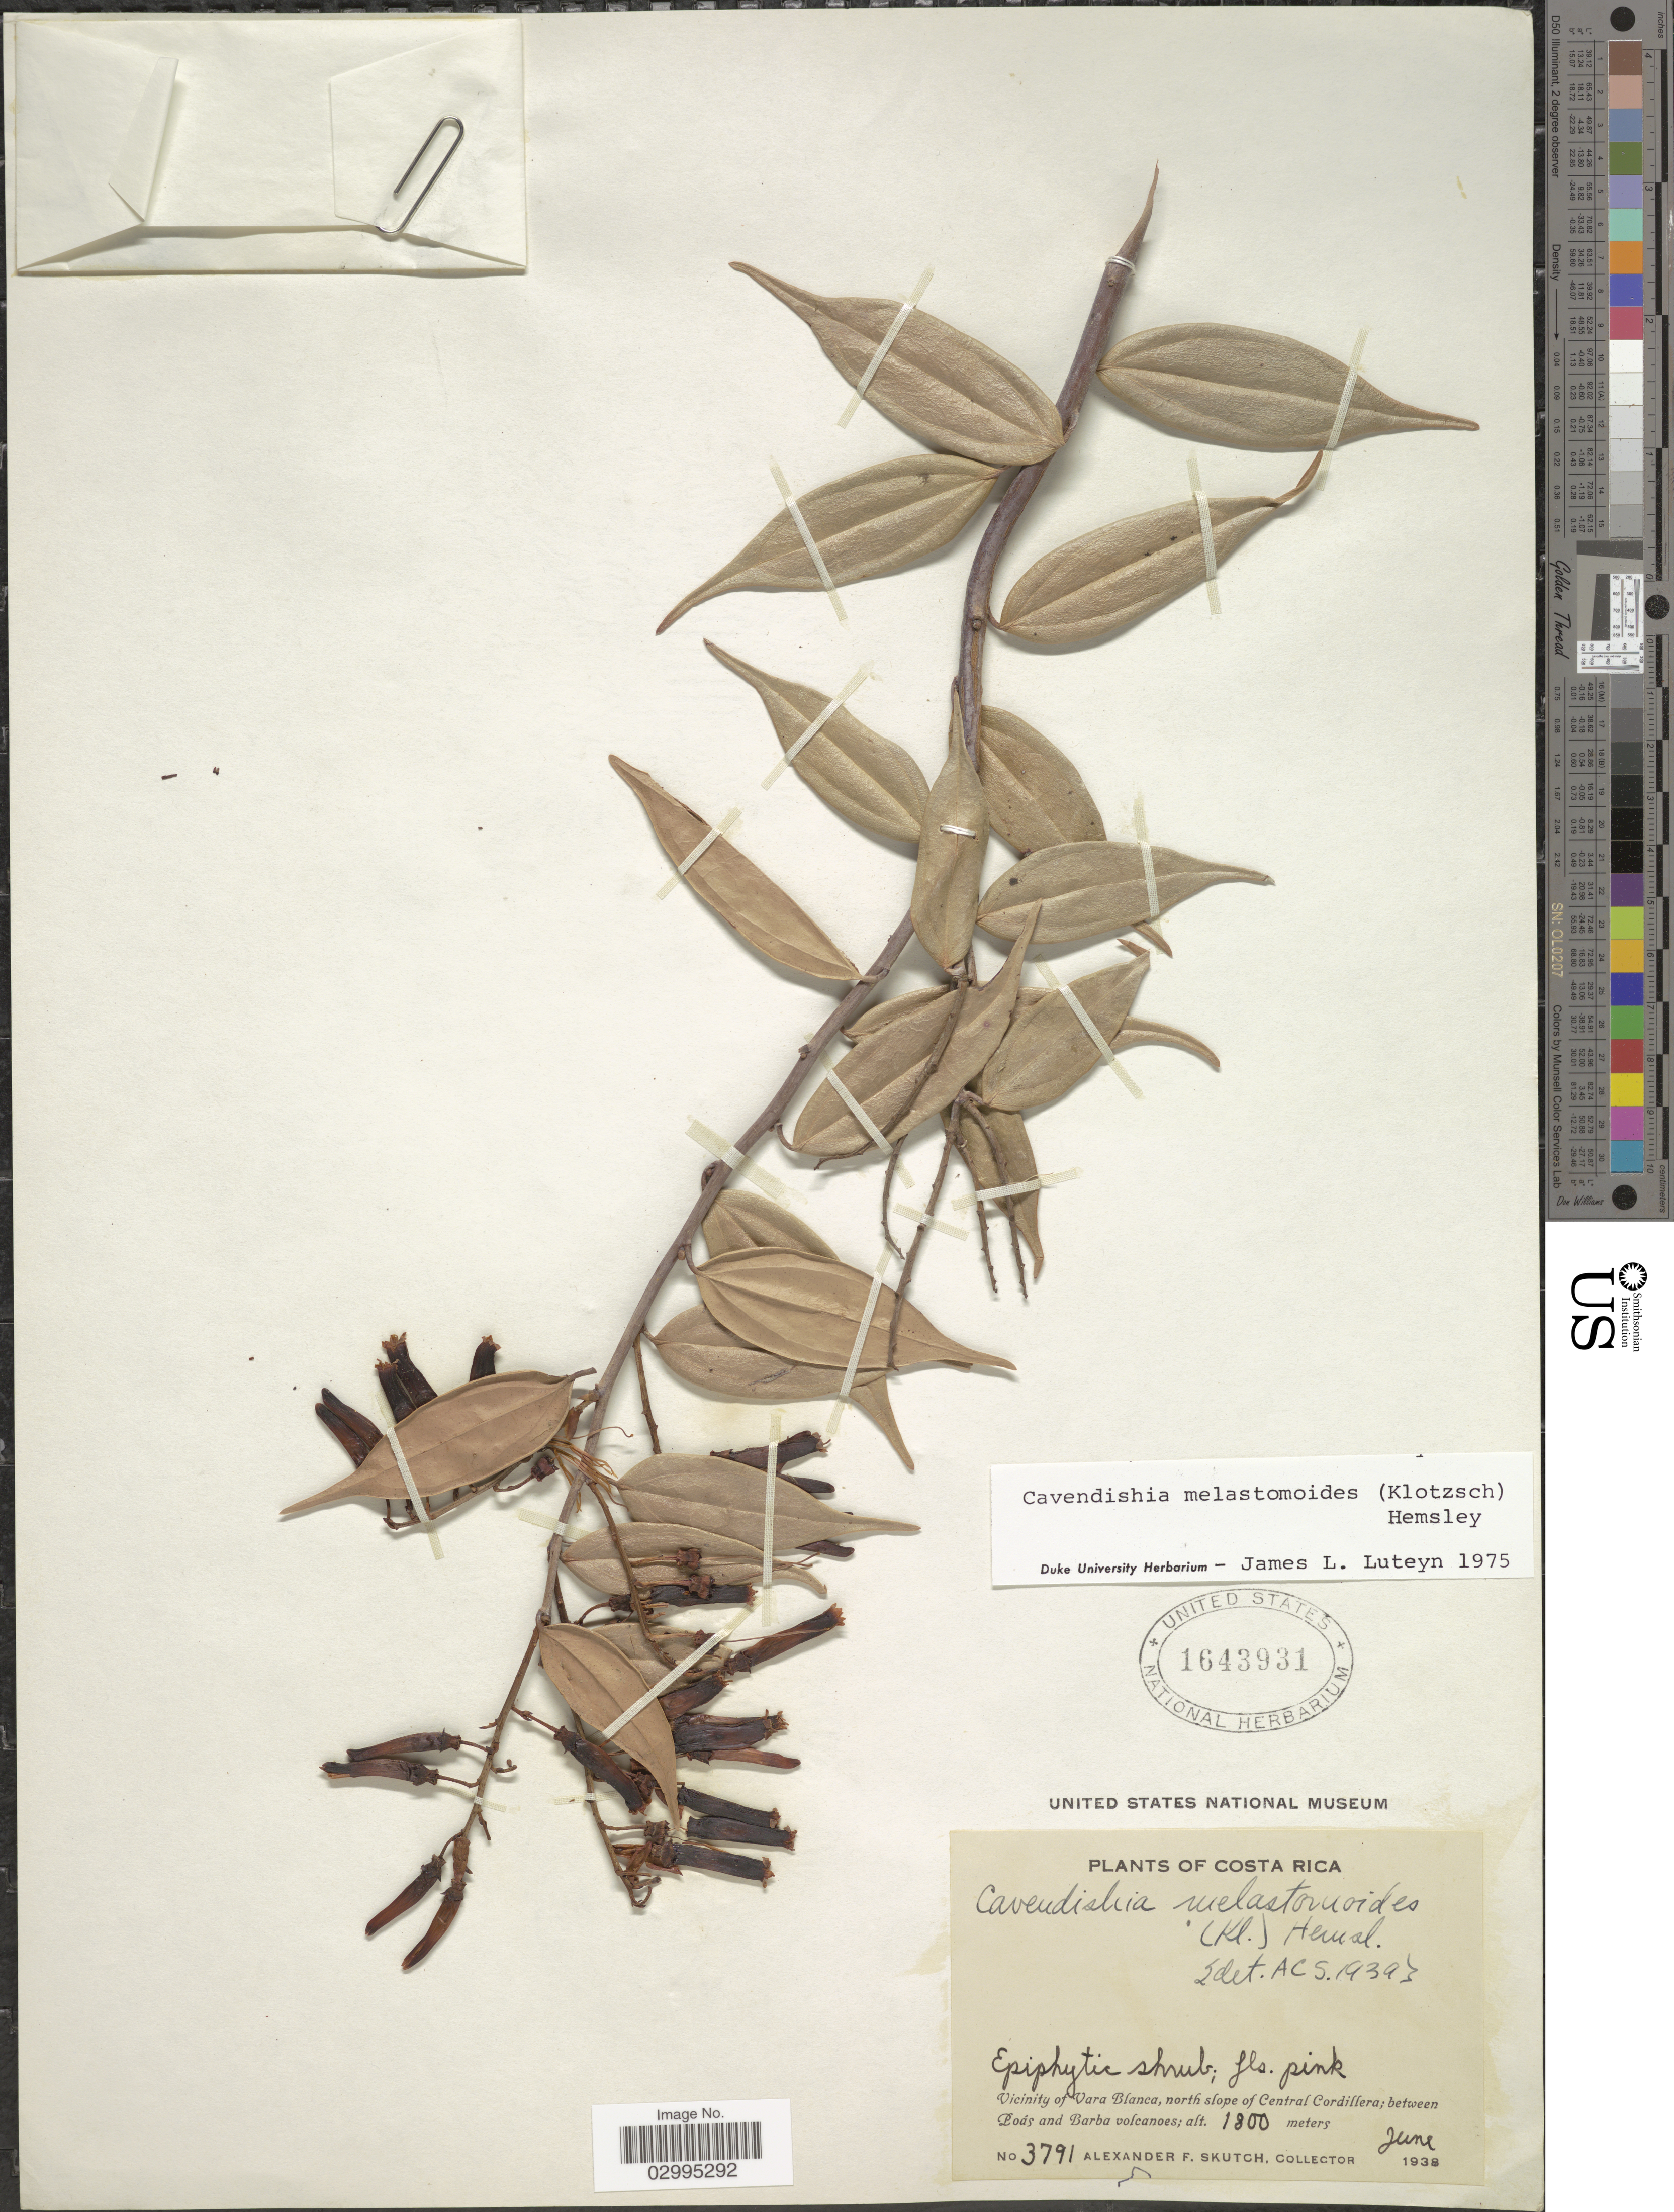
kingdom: Plantae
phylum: Tracheophyta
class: Magnoliopsida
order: Ericales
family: Ericaceae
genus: Cavendishia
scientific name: Cavendishia melastomoides var. melastomoides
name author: (Klotzsch) Hemsl.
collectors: A. F. Skutch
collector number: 3791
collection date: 1938-06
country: Costa Rica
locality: Vicinity of Vara Blanca, north slope of Central Cordillera; between Poás and Barba volcanoes.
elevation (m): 1800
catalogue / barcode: US 1643931